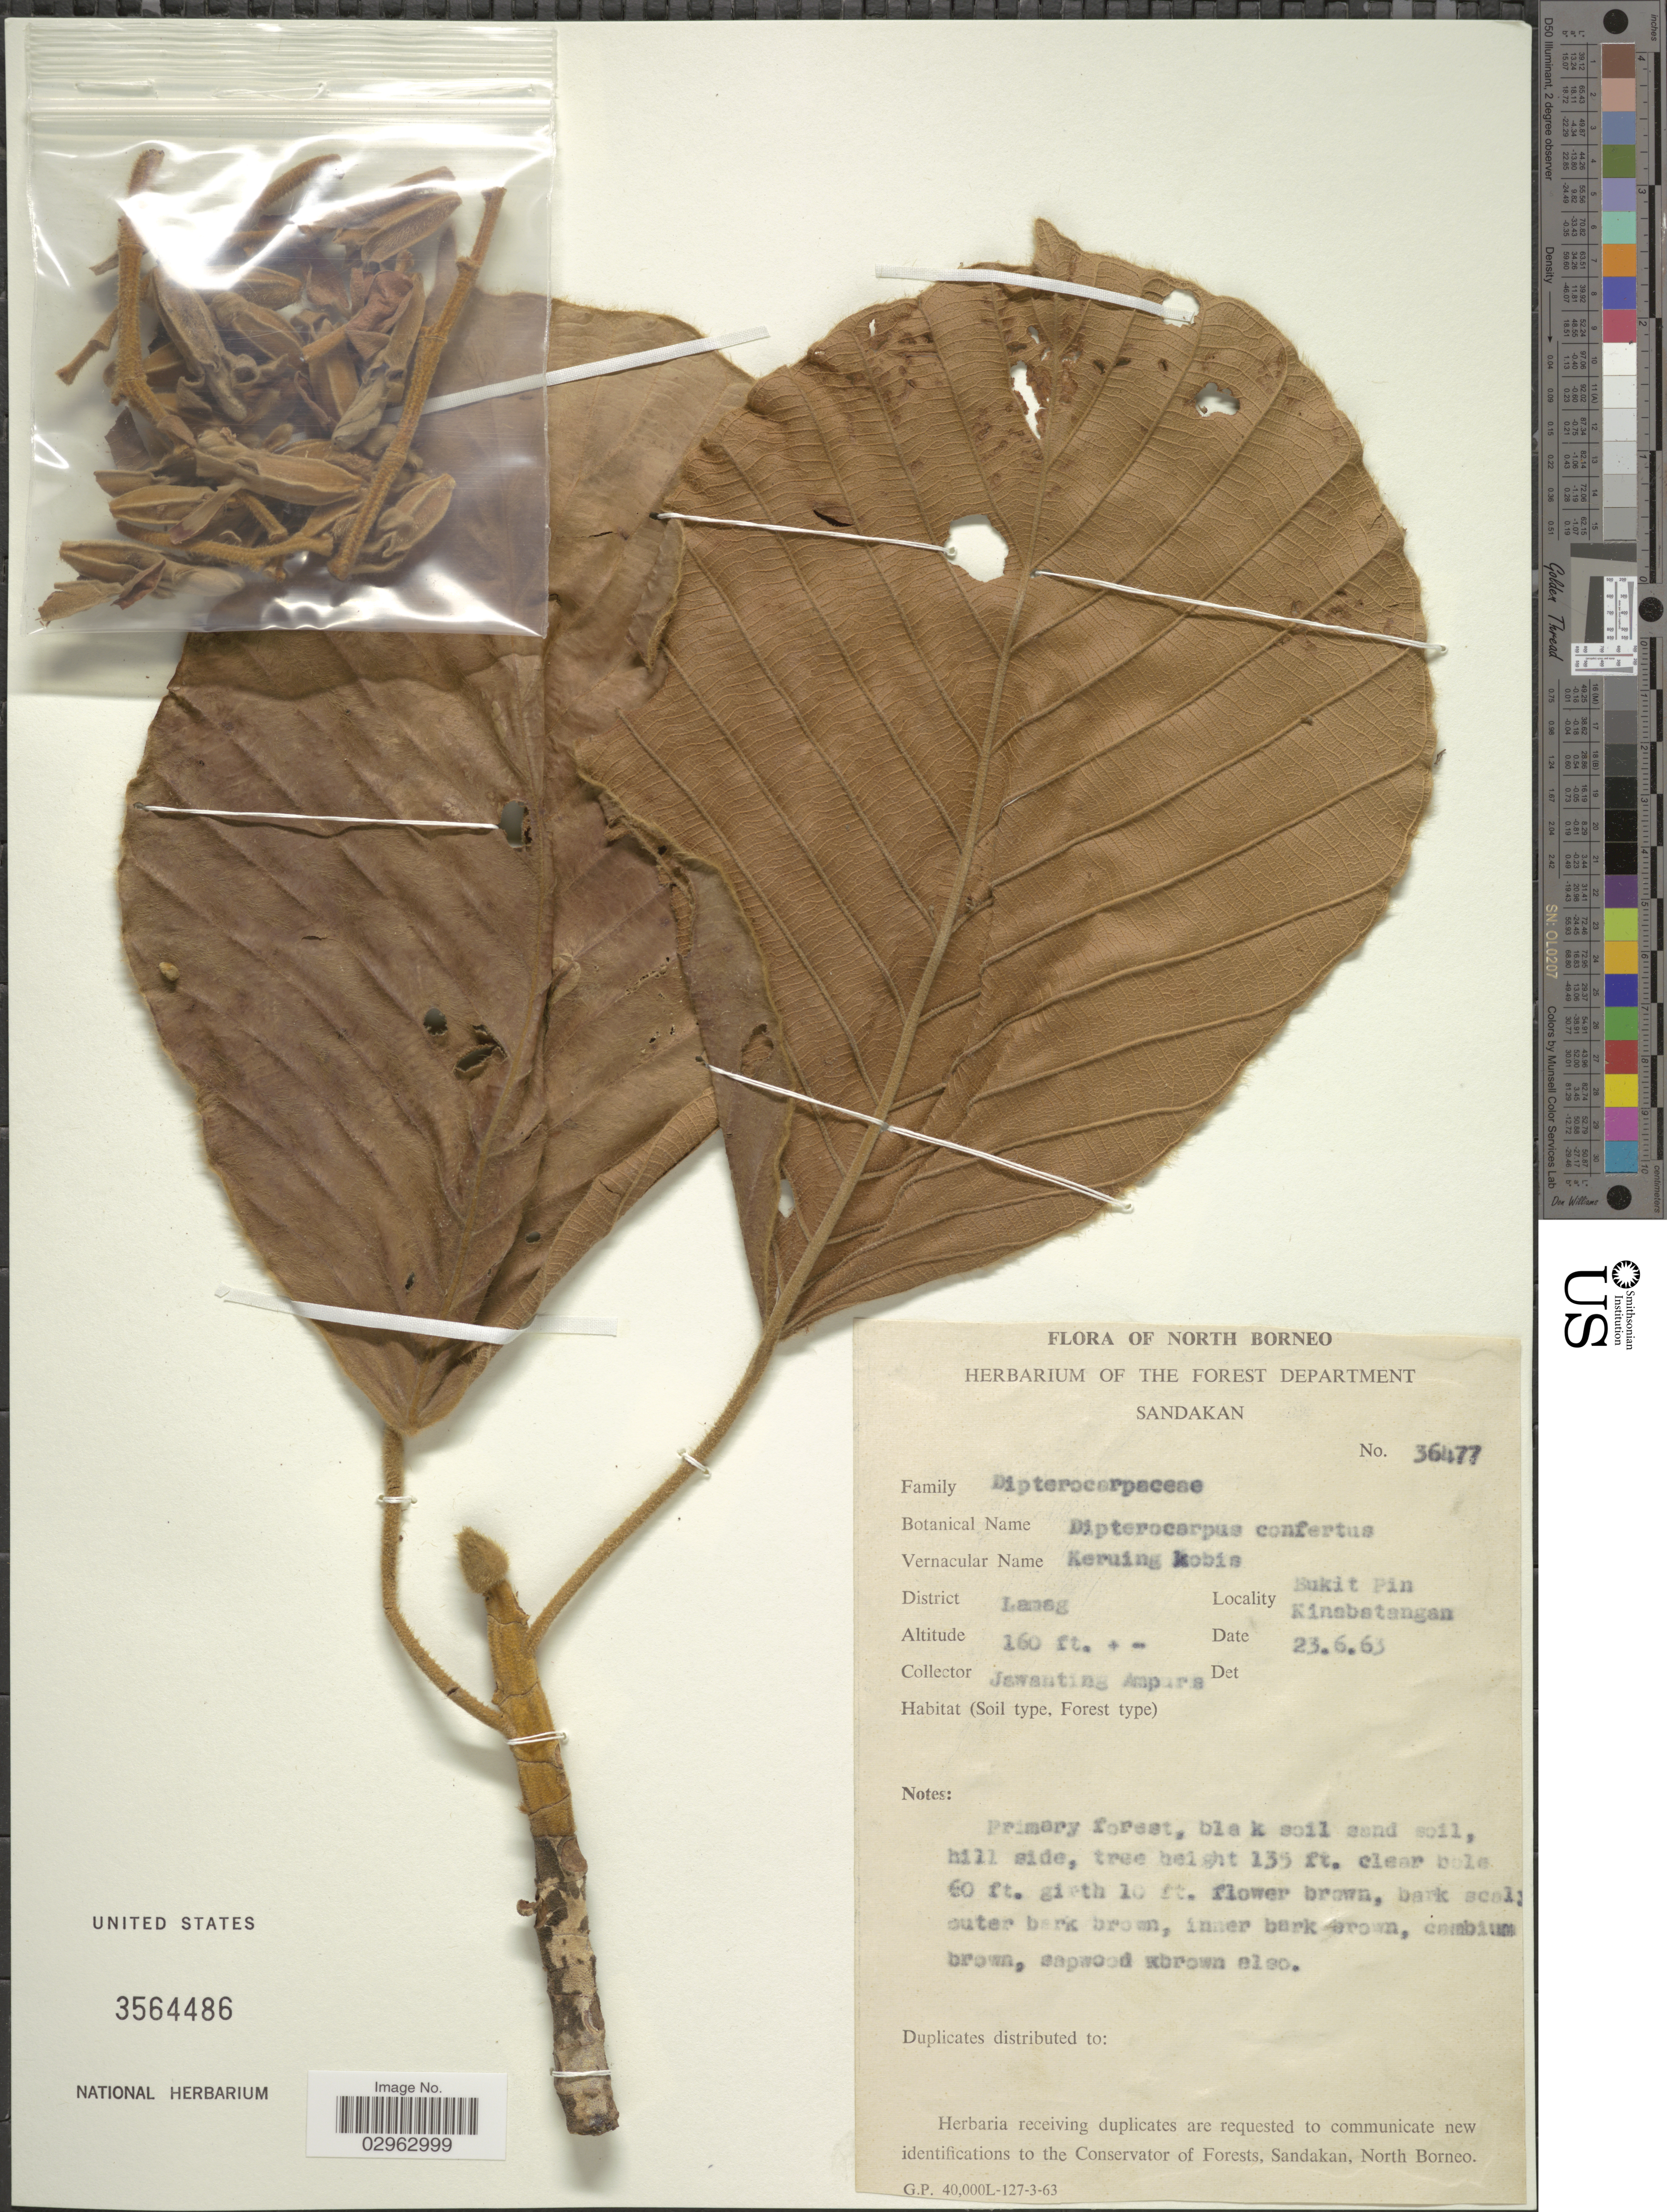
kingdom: Plantae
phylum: Tracheophyta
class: Magnoliopsida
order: Malvales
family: Dipterocarpaceae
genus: Dipterocarpus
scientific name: Dipterocarpus confertus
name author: Slooten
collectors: J. Ampuria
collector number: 36477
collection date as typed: Transcribed d/m/y: 23/6/63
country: Malaysia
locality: North Borneo. District Lamag, Bukit Pin. Kinabatangan.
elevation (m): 49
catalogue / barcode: US 3564486